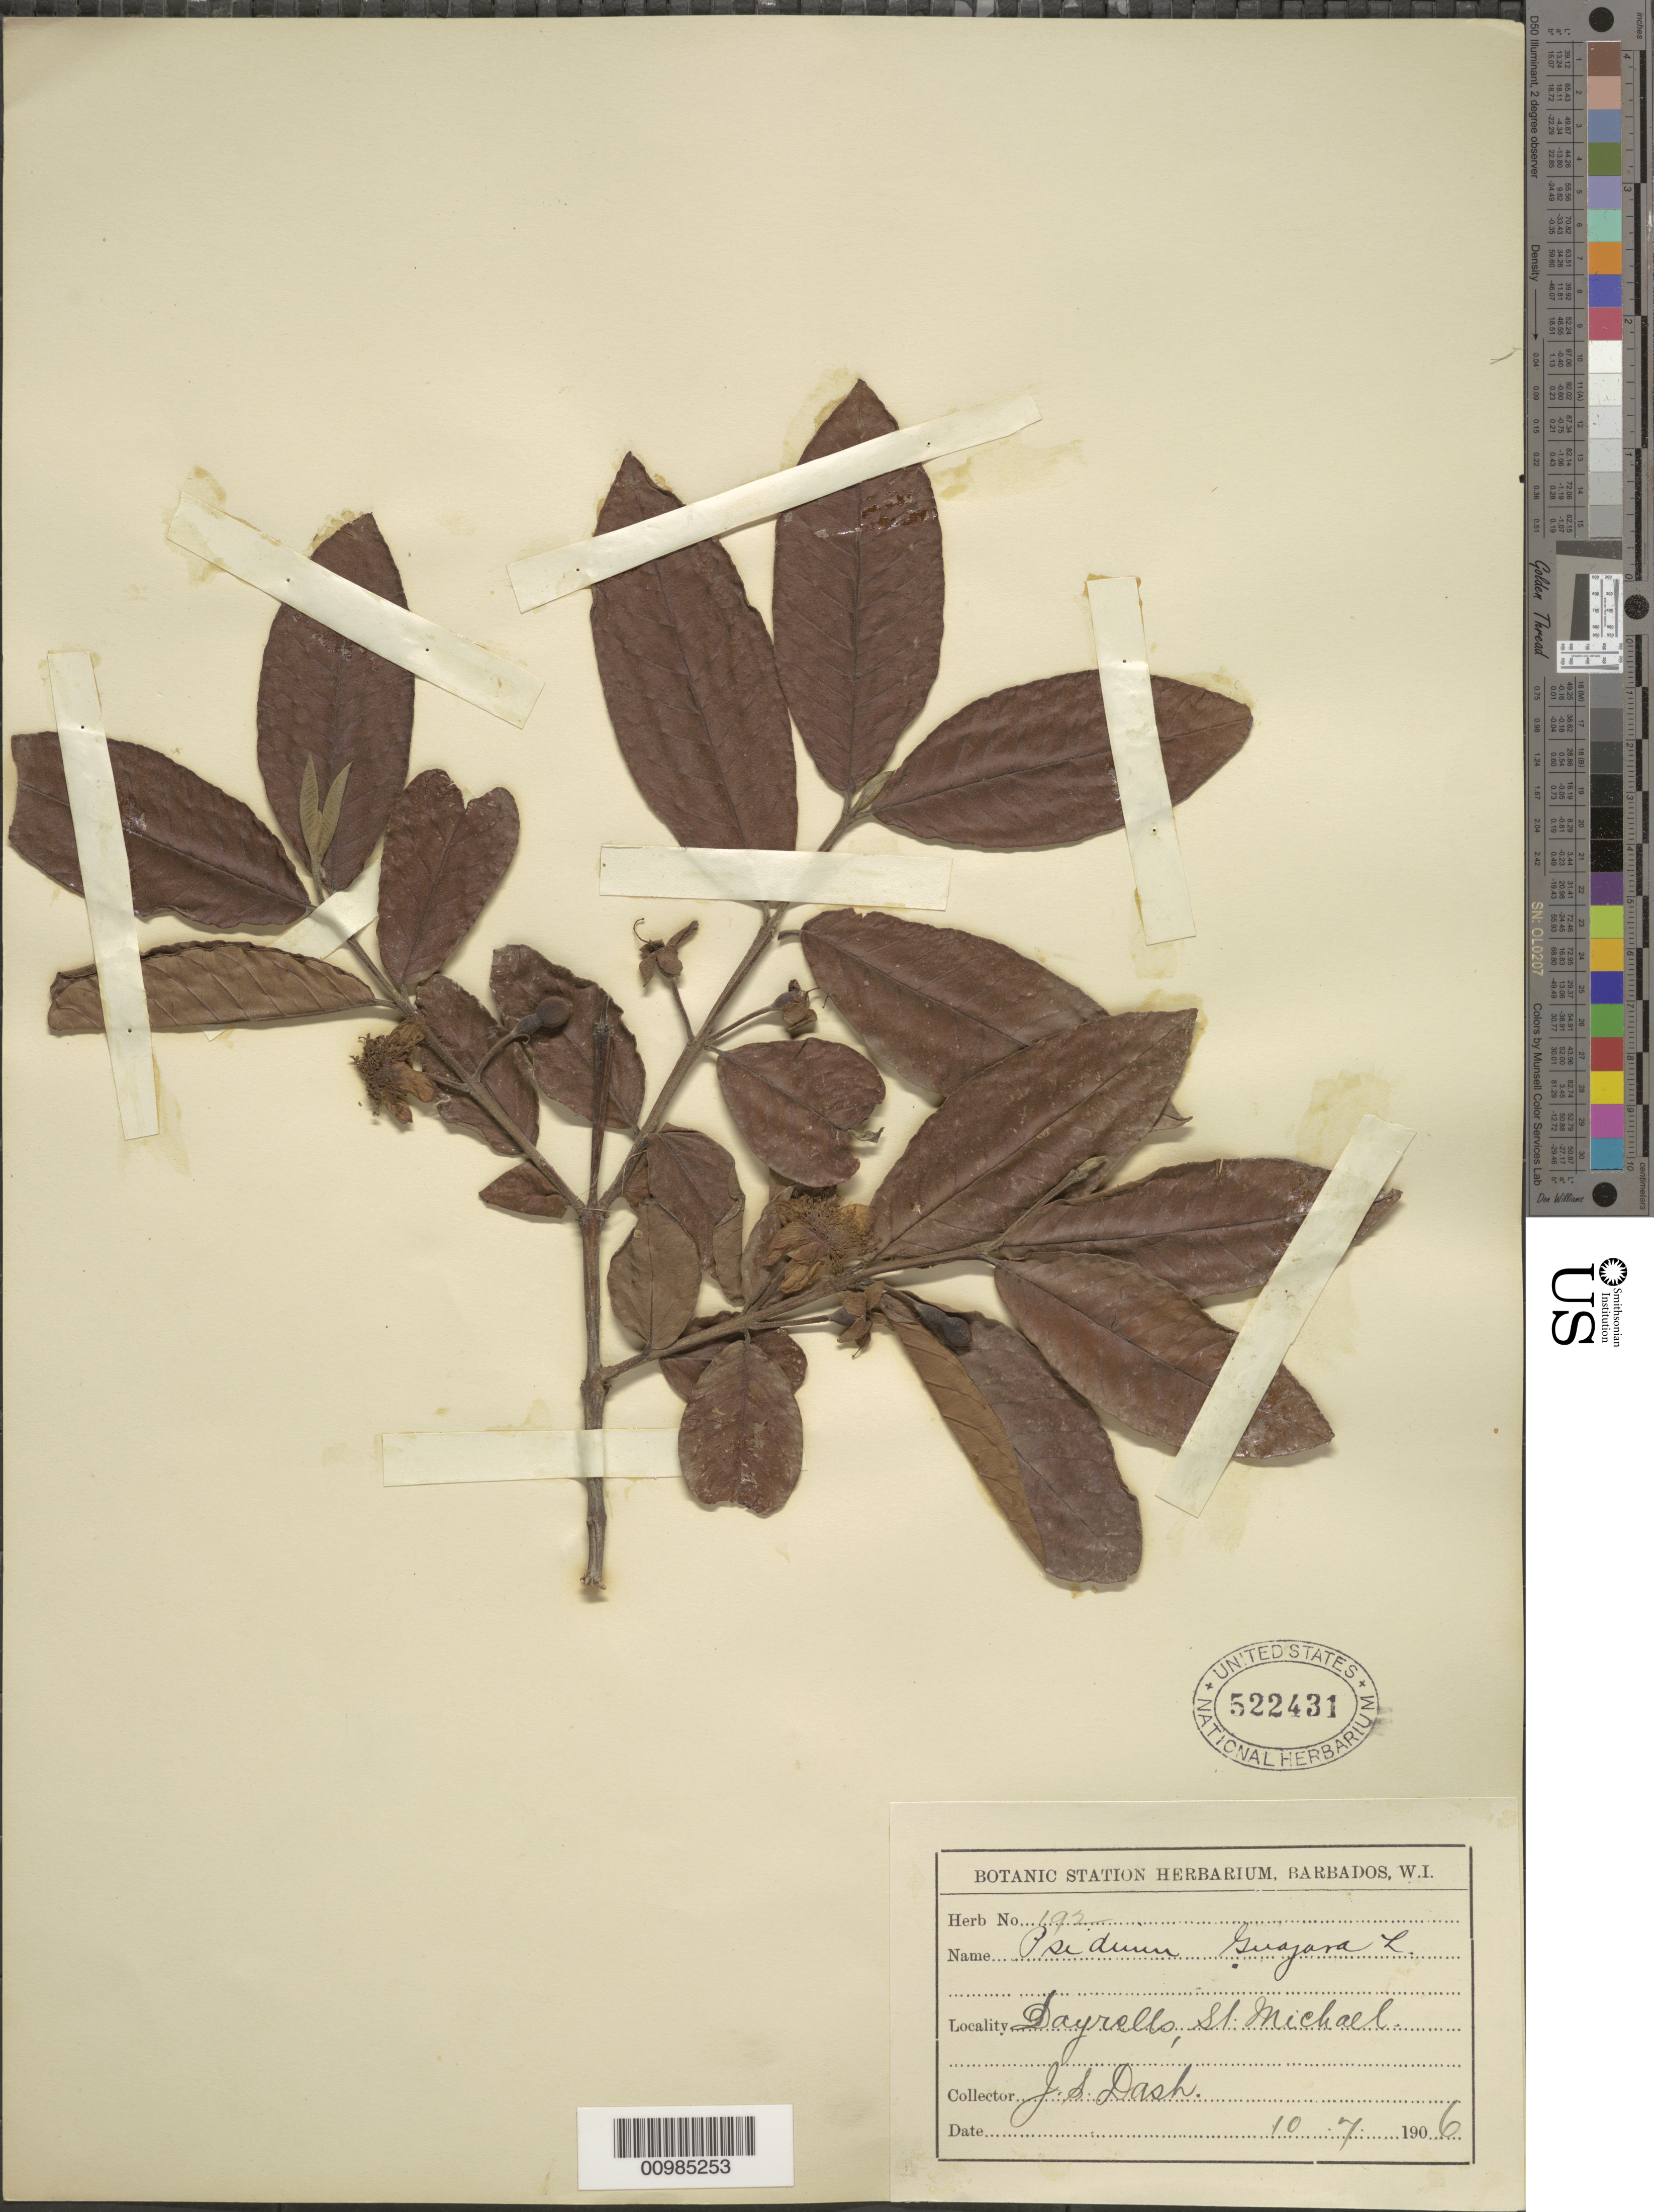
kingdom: Plantae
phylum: Tracheophyta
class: Magnoliopsida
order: Myrtales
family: Myrtaceae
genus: Psidium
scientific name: Psidium guajava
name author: L.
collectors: J. Dash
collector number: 192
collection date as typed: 07 Oct 1906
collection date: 1906-10-07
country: Barbados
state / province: Saint Michael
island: Barbados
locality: Dayrello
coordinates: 0 N, 0 E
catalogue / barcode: US 522431